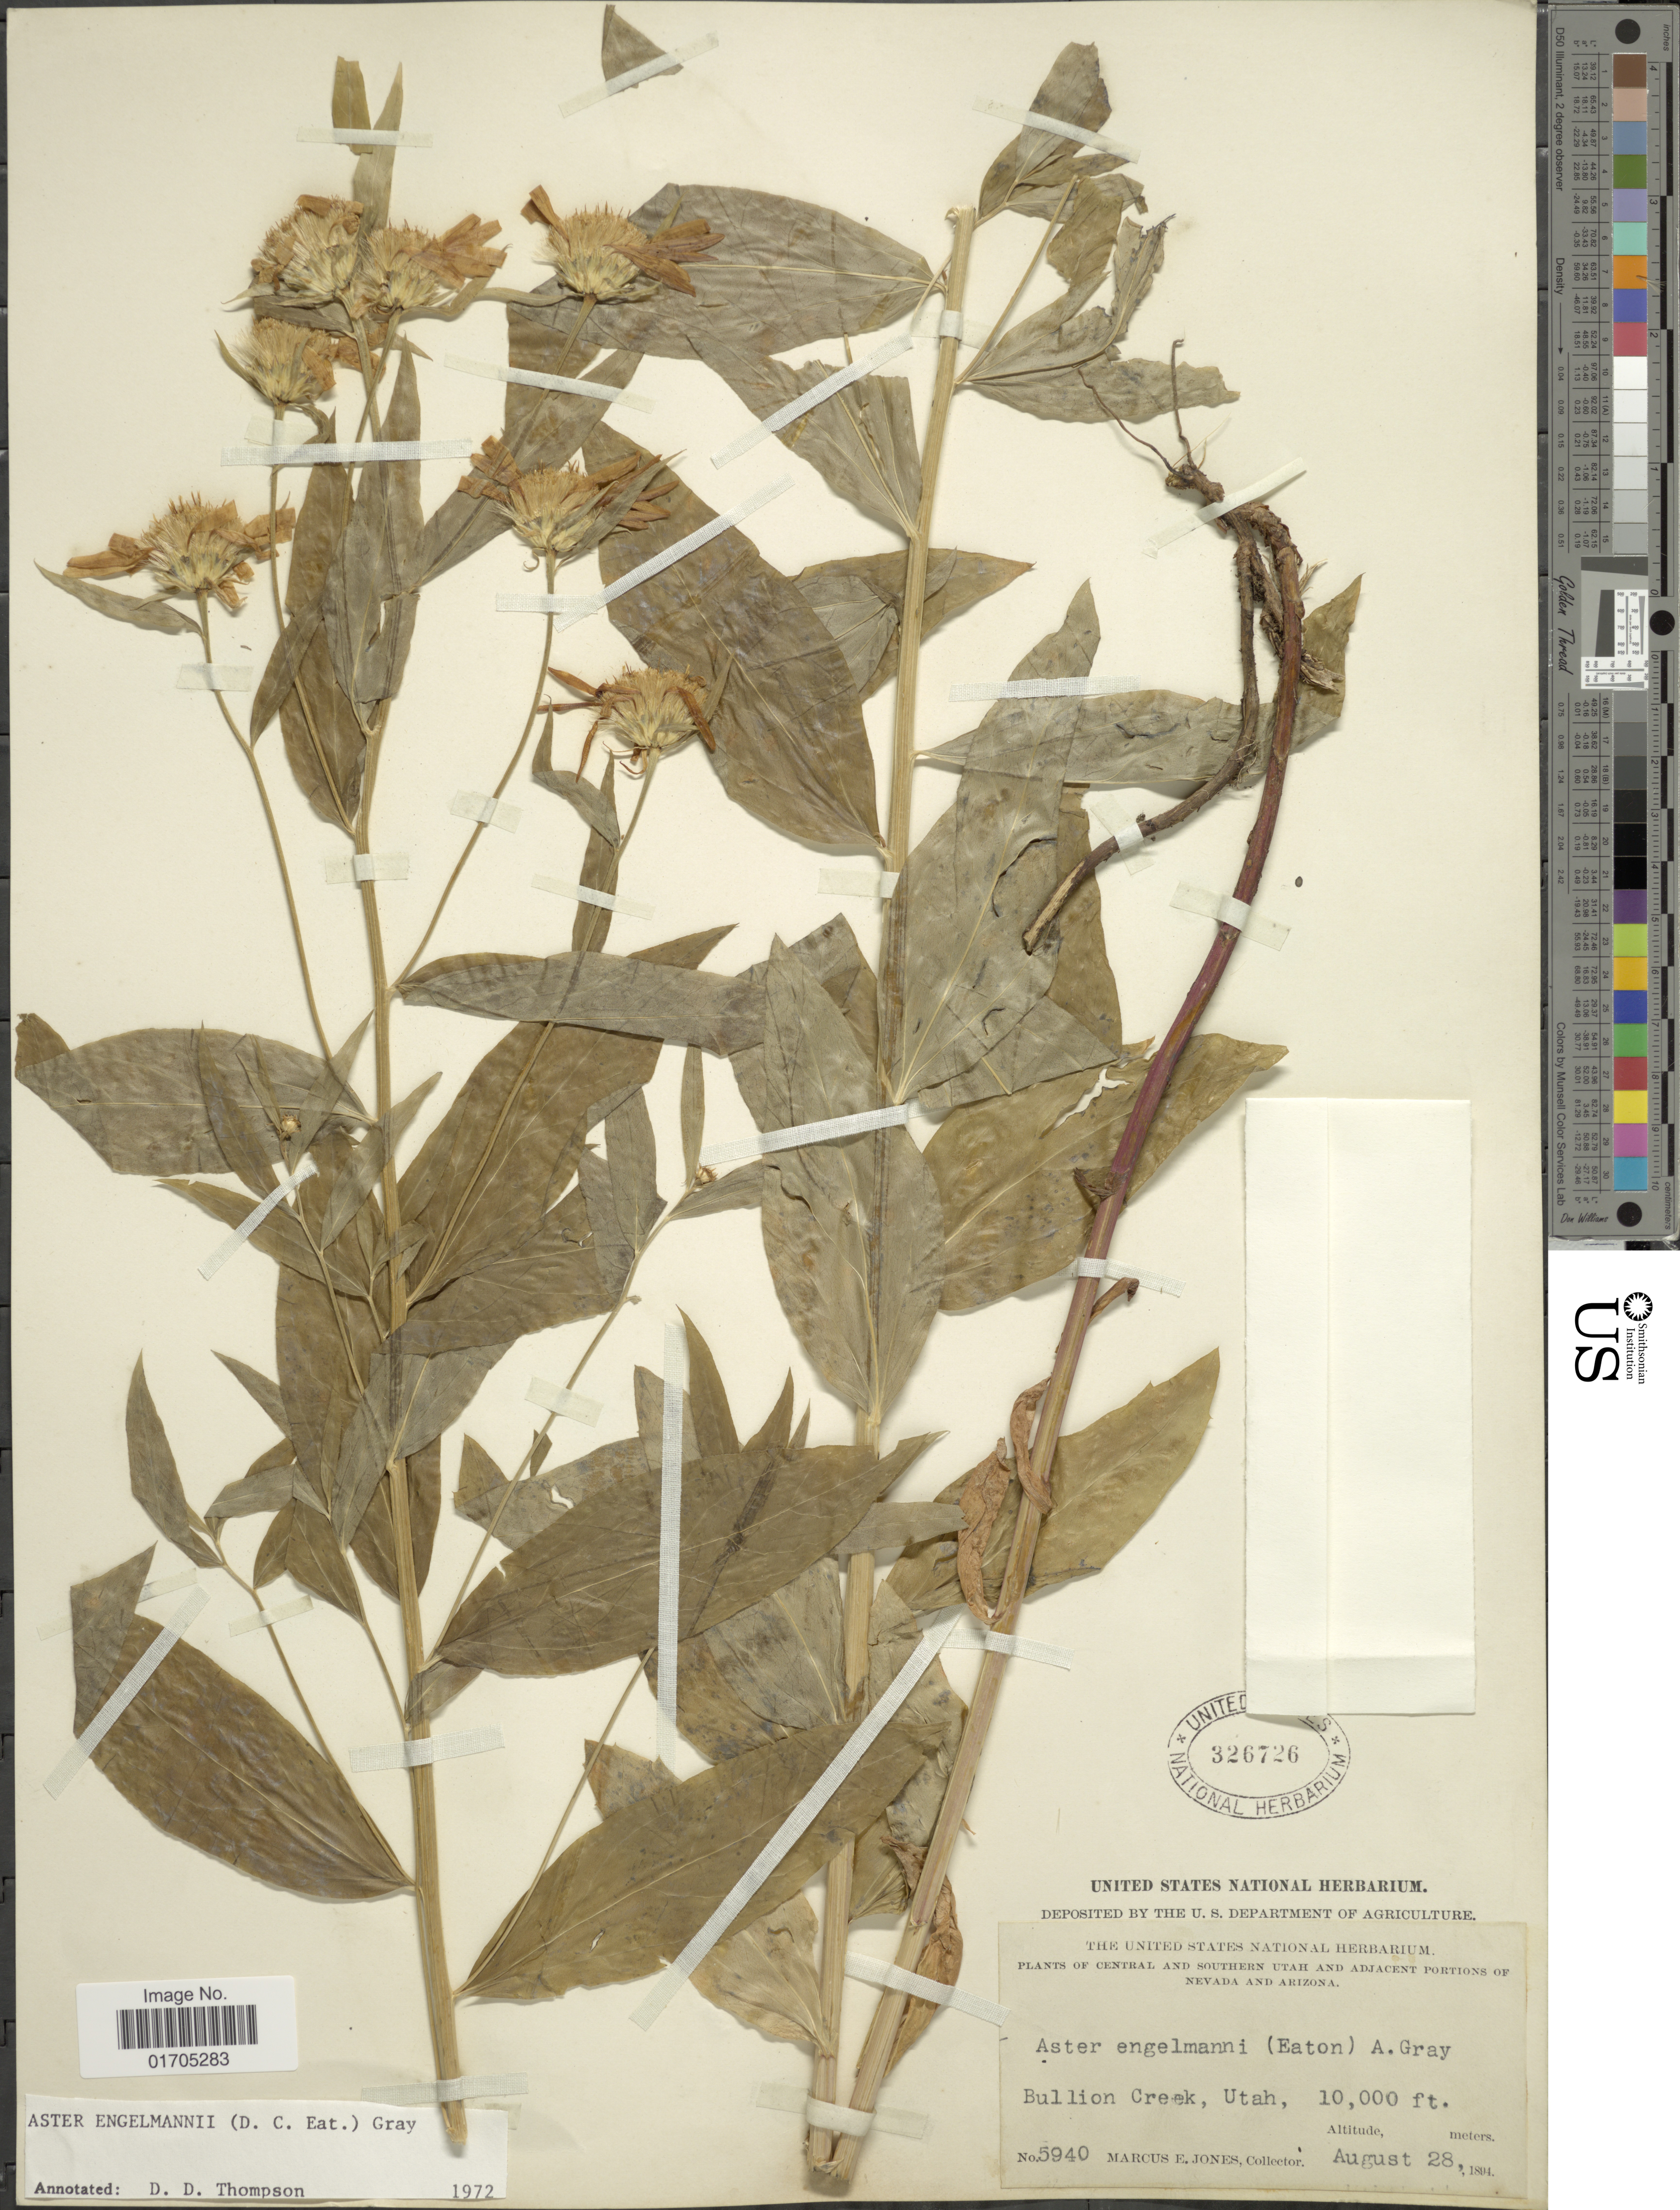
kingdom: Plantae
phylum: Tracheophyta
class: Magnoliopsida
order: Asterales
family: Asteraceae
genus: Eucephalus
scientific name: Eucephalus engelmannii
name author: (D.C. Eaton) Greene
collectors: M. E. Jones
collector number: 5940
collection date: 1894-08-28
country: United States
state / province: Utah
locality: Central and Southern Utah and Adjacent Portions of Nevada and Arizona, Bullion Creek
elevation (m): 3048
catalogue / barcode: US 326726